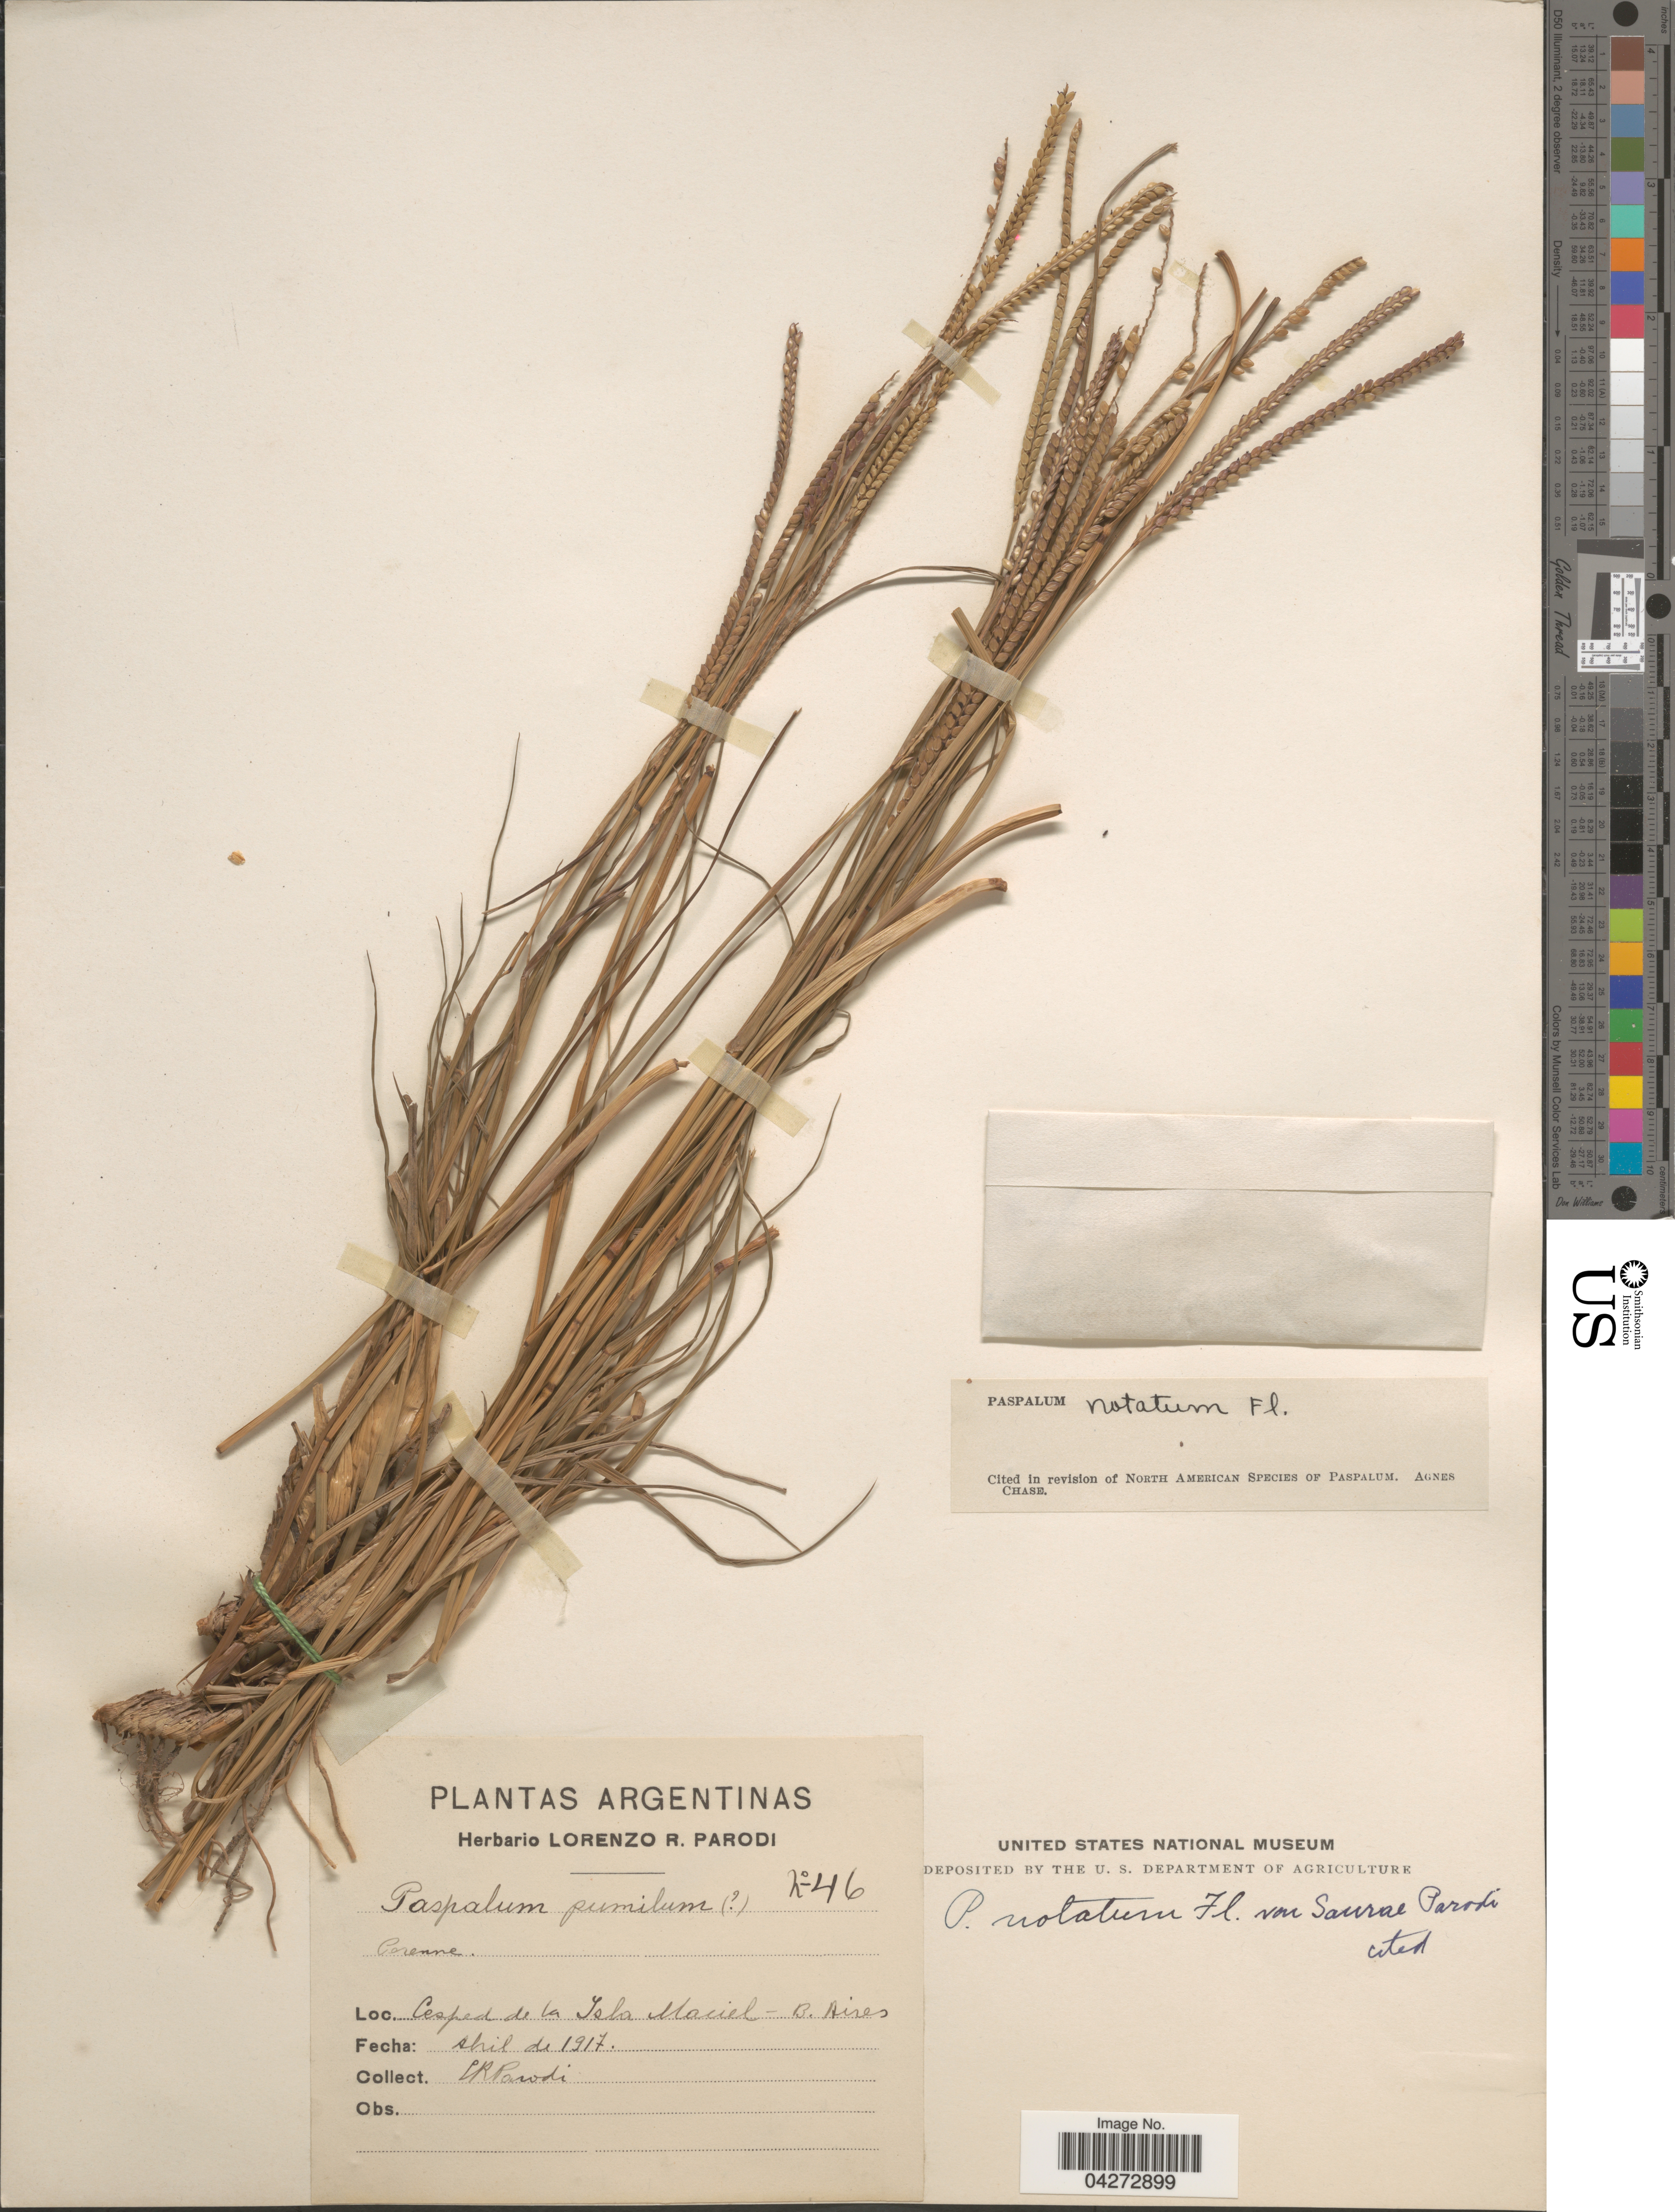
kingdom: Plantae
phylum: Tracheophyta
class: Liliopsida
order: Poales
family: Poaceae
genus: Paspalum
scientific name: Paspalum notatum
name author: Flüggé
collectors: L. R. Parodi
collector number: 46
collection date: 1917-04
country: Argentina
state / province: Buenos Aires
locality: Cesped de la Isla Maciel.